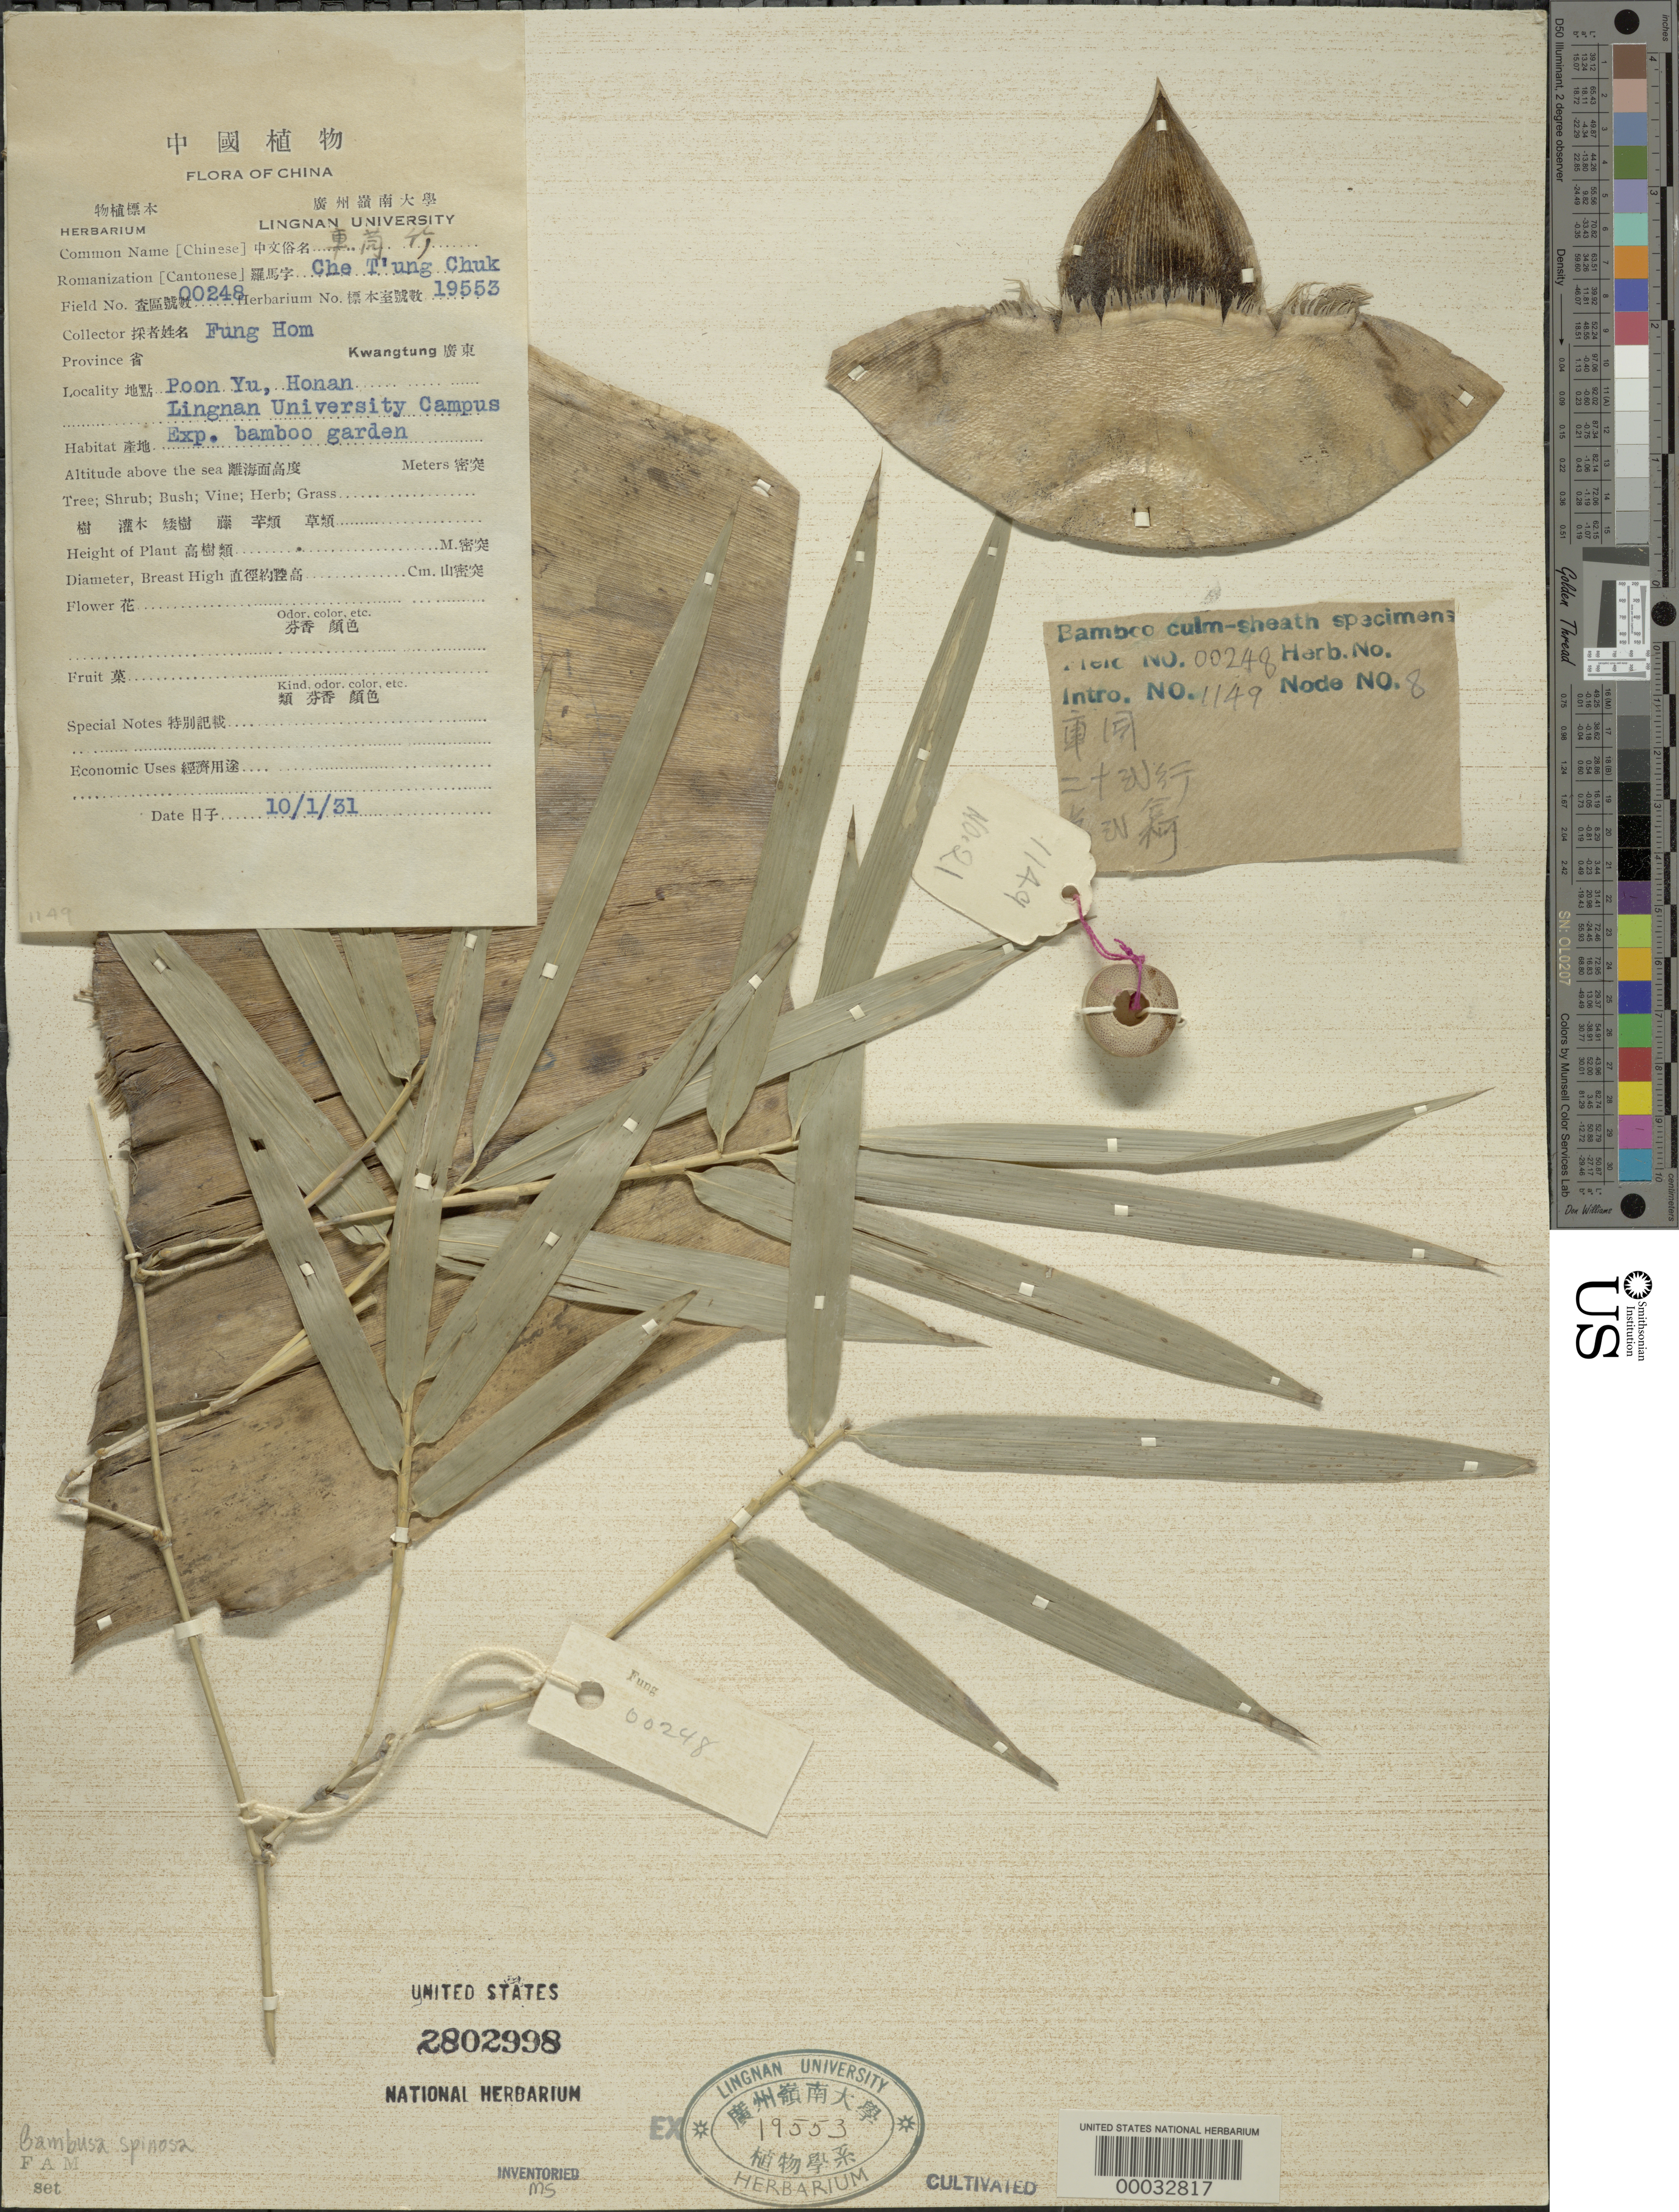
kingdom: Plantae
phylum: Tracheophyta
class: Liliopsida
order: Poales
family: Poaceae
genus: Bambusa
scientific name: Bambusa spinosa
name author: Roxb.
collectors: H. L. Fung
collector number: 248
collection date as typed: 01 Oct 1931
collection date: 1931-10-01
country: China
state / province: Guangdong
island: Honam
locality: Lingnan University Bamboo Garden-Poon Yu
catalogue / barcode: US 2802998